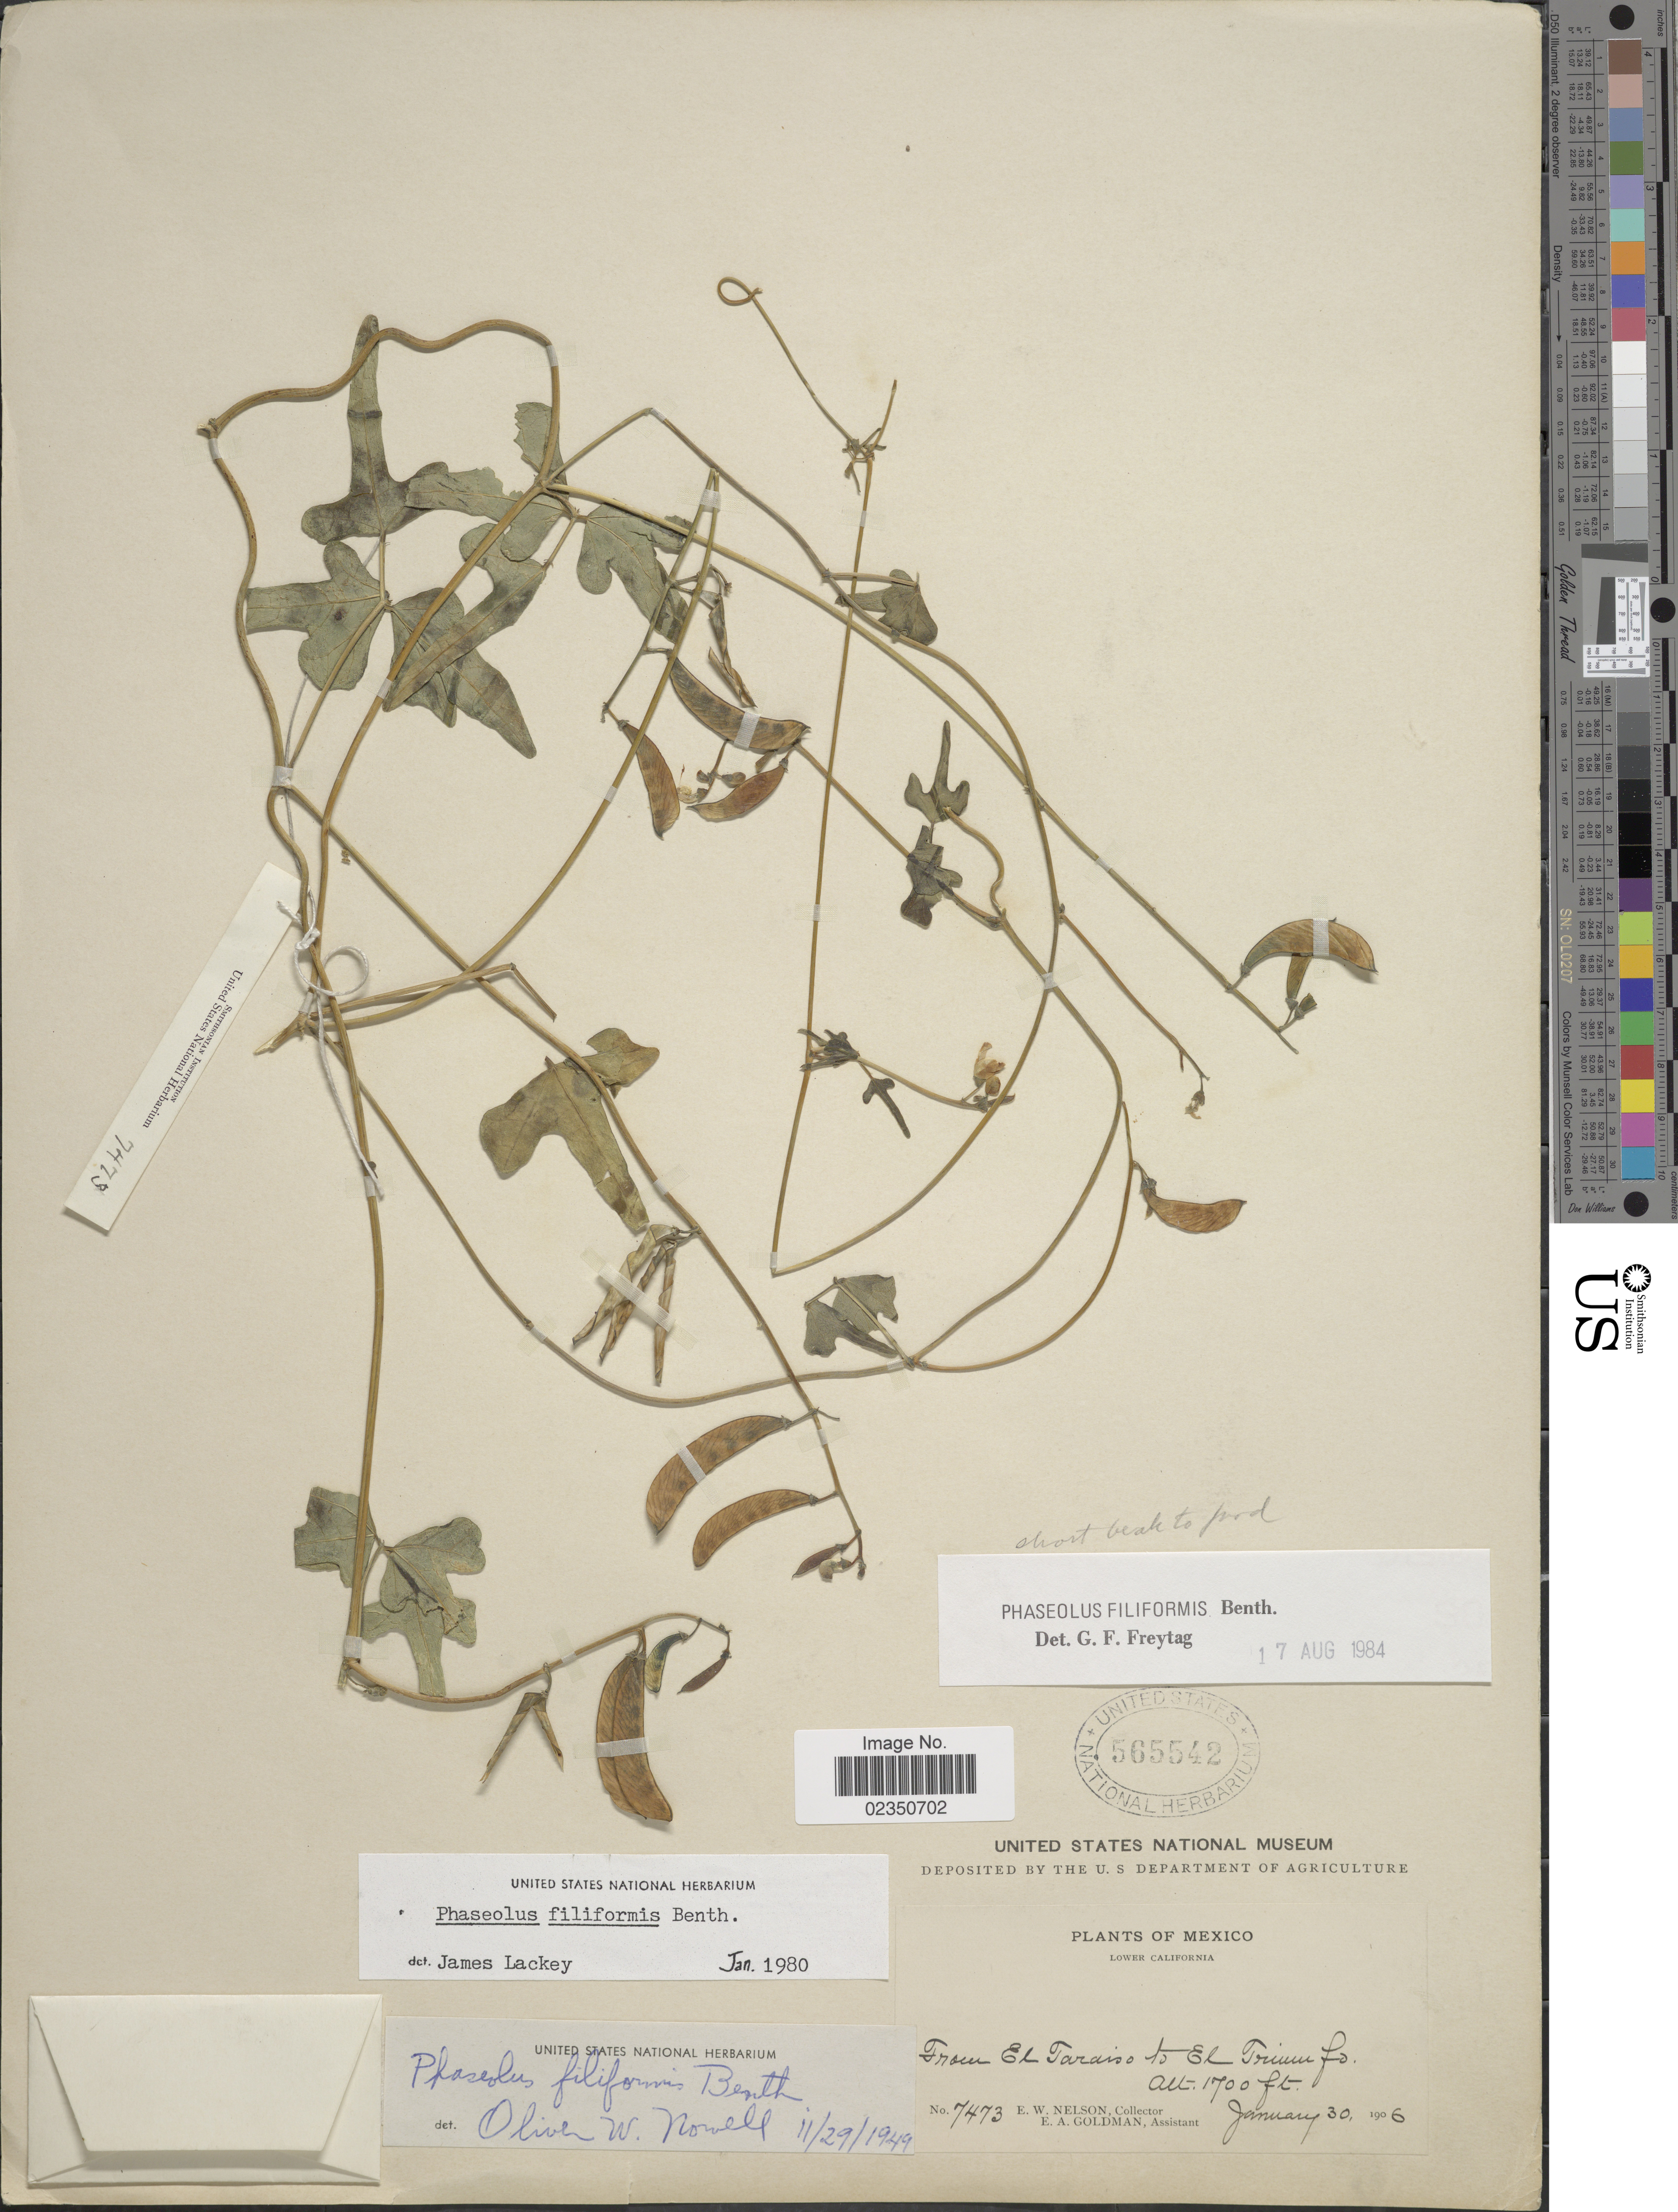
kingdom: Plantae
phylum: Tracheophyta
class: Magnoliopsida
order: Fabales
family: Fabaceae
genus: Phaseolus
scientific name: Phaseolus filiformis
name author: Benth.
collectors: E. W. Nelson & E. A. Goldman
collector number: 7473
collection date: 1906-01-30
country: Mexico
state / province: Baja California Sur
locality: From El Paraiso to El Triunfo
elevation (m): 518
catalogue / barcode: US 565542